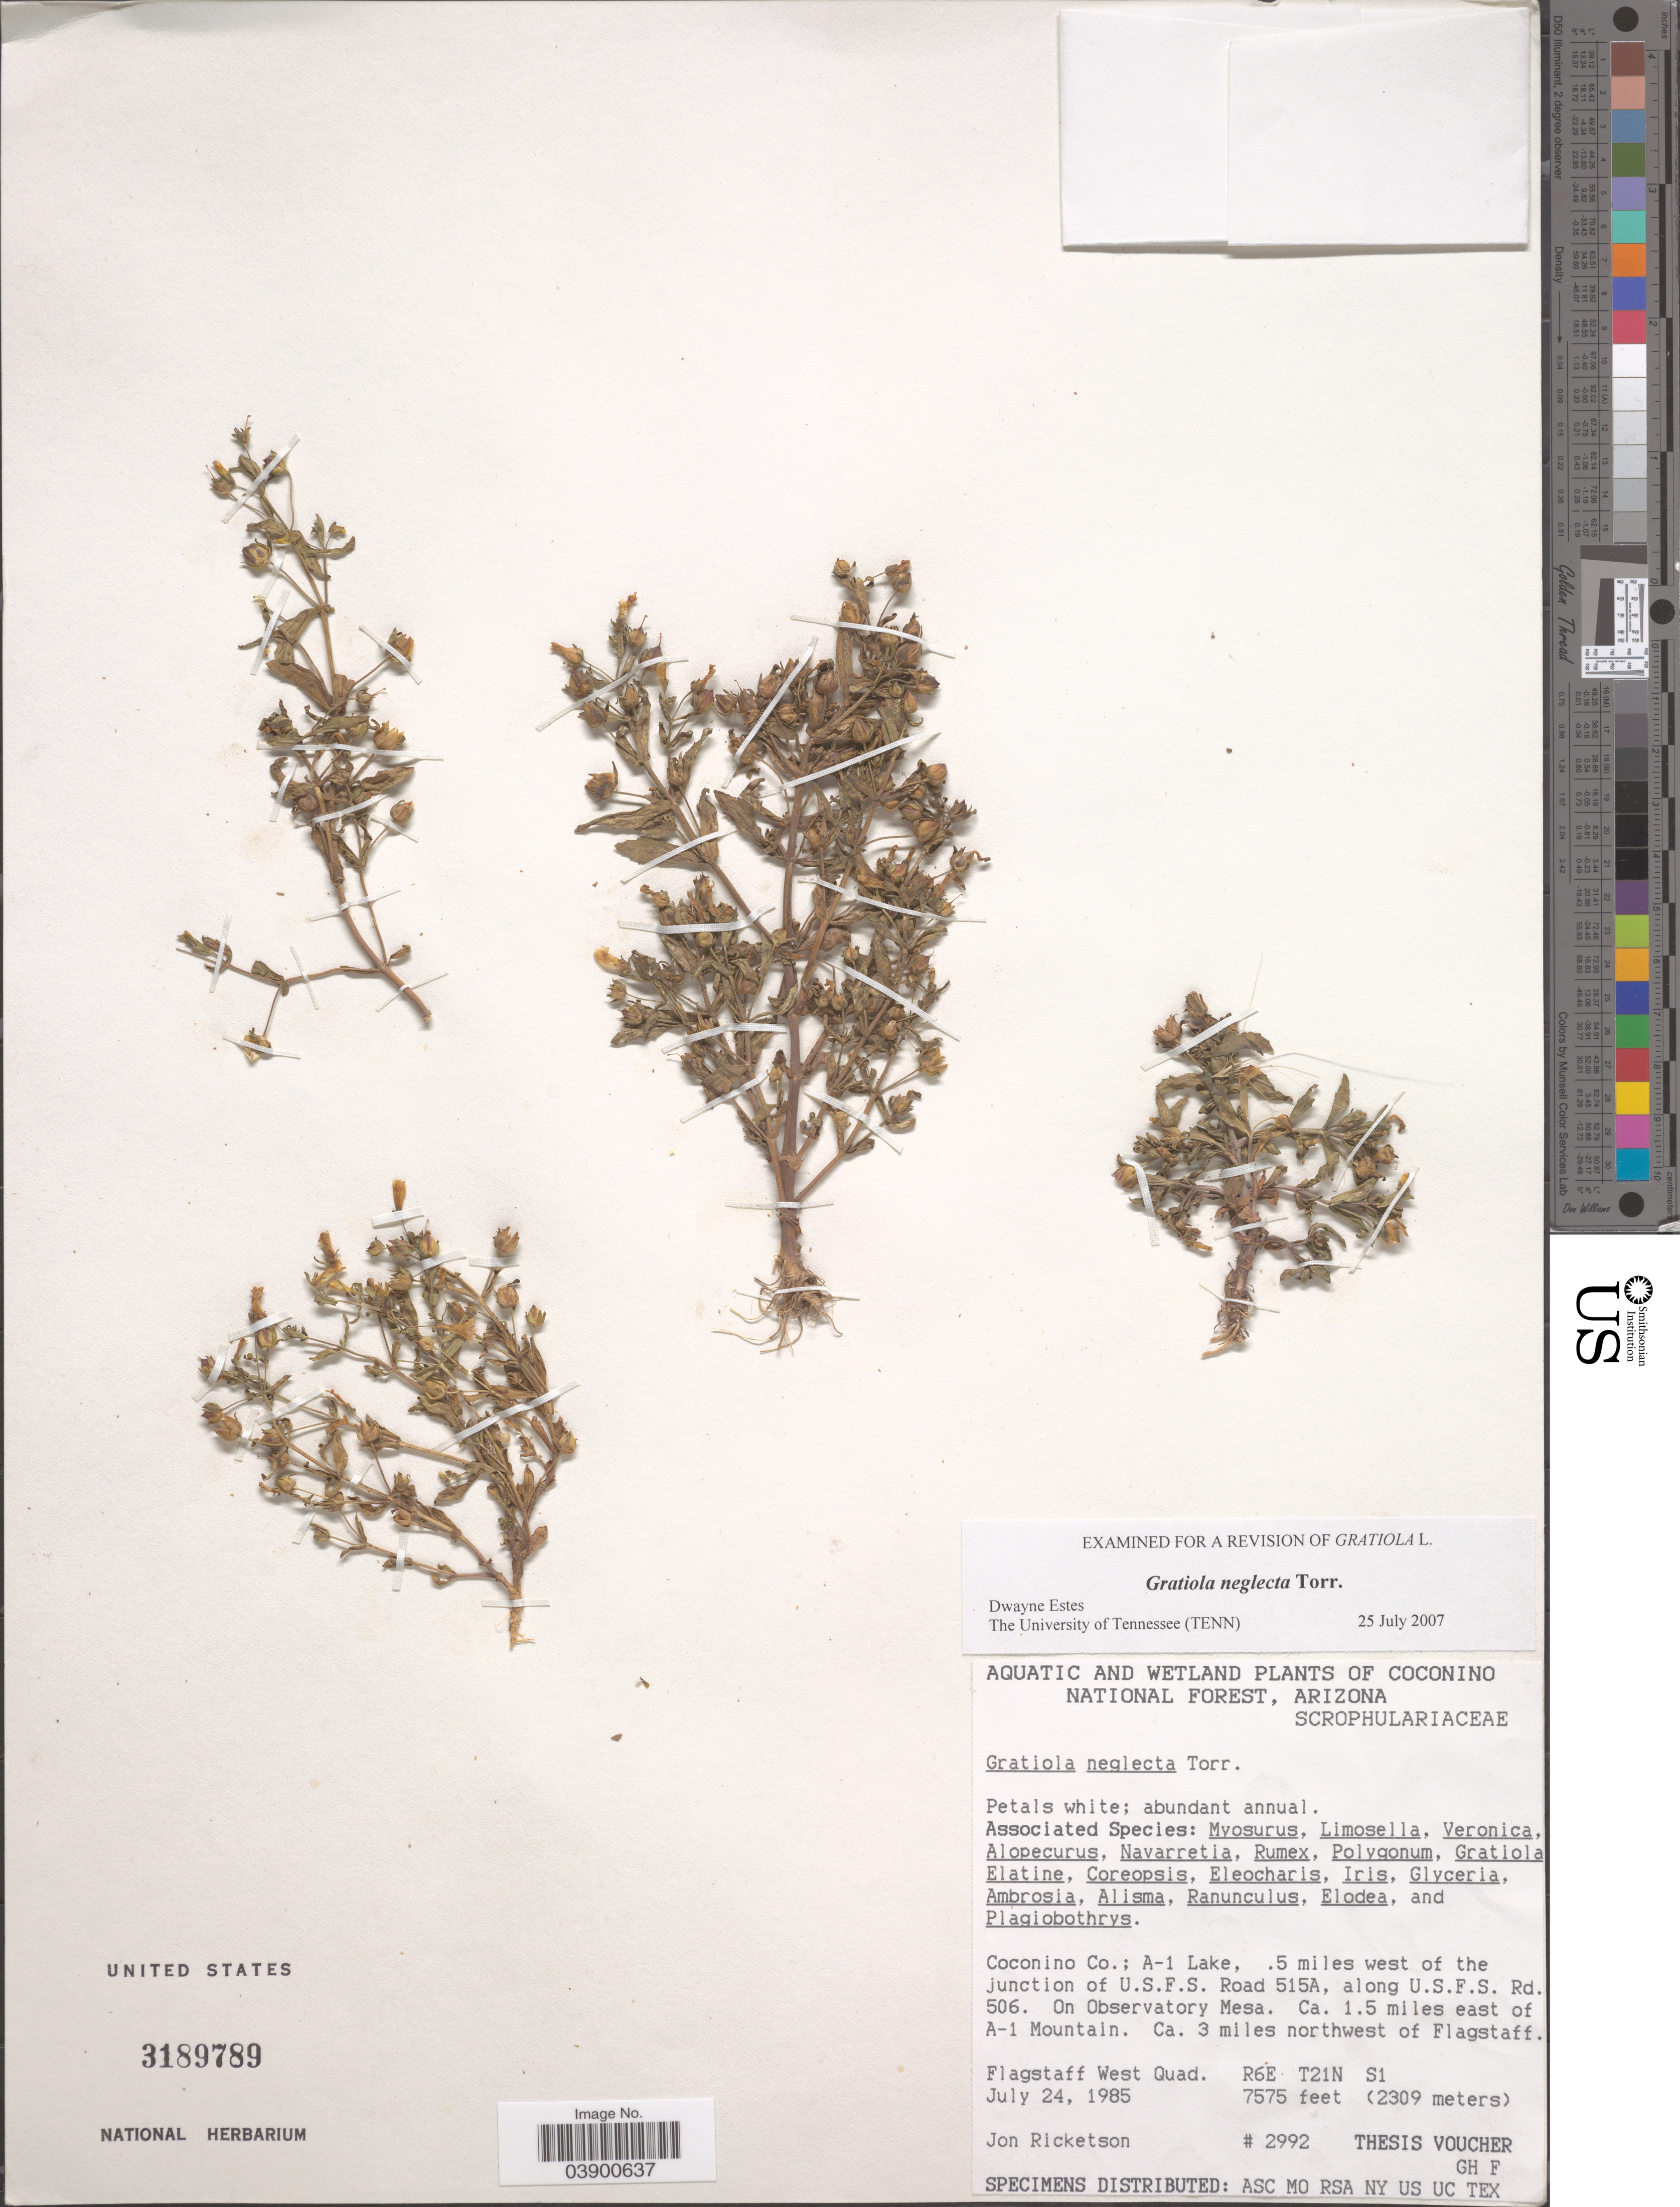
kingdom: Plantae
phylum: Tracheophyta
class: Magnoliopsida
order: Lamiales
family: Plantaginaceae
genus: Gratiola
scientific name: Gratiola neglecta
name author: Torr.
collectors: J. Ricketson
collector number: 2992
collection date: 1985-07-24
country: United States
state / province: Arizona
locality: Coconino National Forest. Coconino Co.: A-1 Lake, .5 miles west of the junction of U.S.F.S. Road 515A, along U.S.F.S. Rd. 506. On Observatory Mesa. Ca. 1.5 miles east of A-1 Mountain. Ca. 3 miles northwest of Flagstaff. Flagstaff West Quad. R6E T21N S1.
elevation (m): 2309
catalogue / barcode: US 3189789